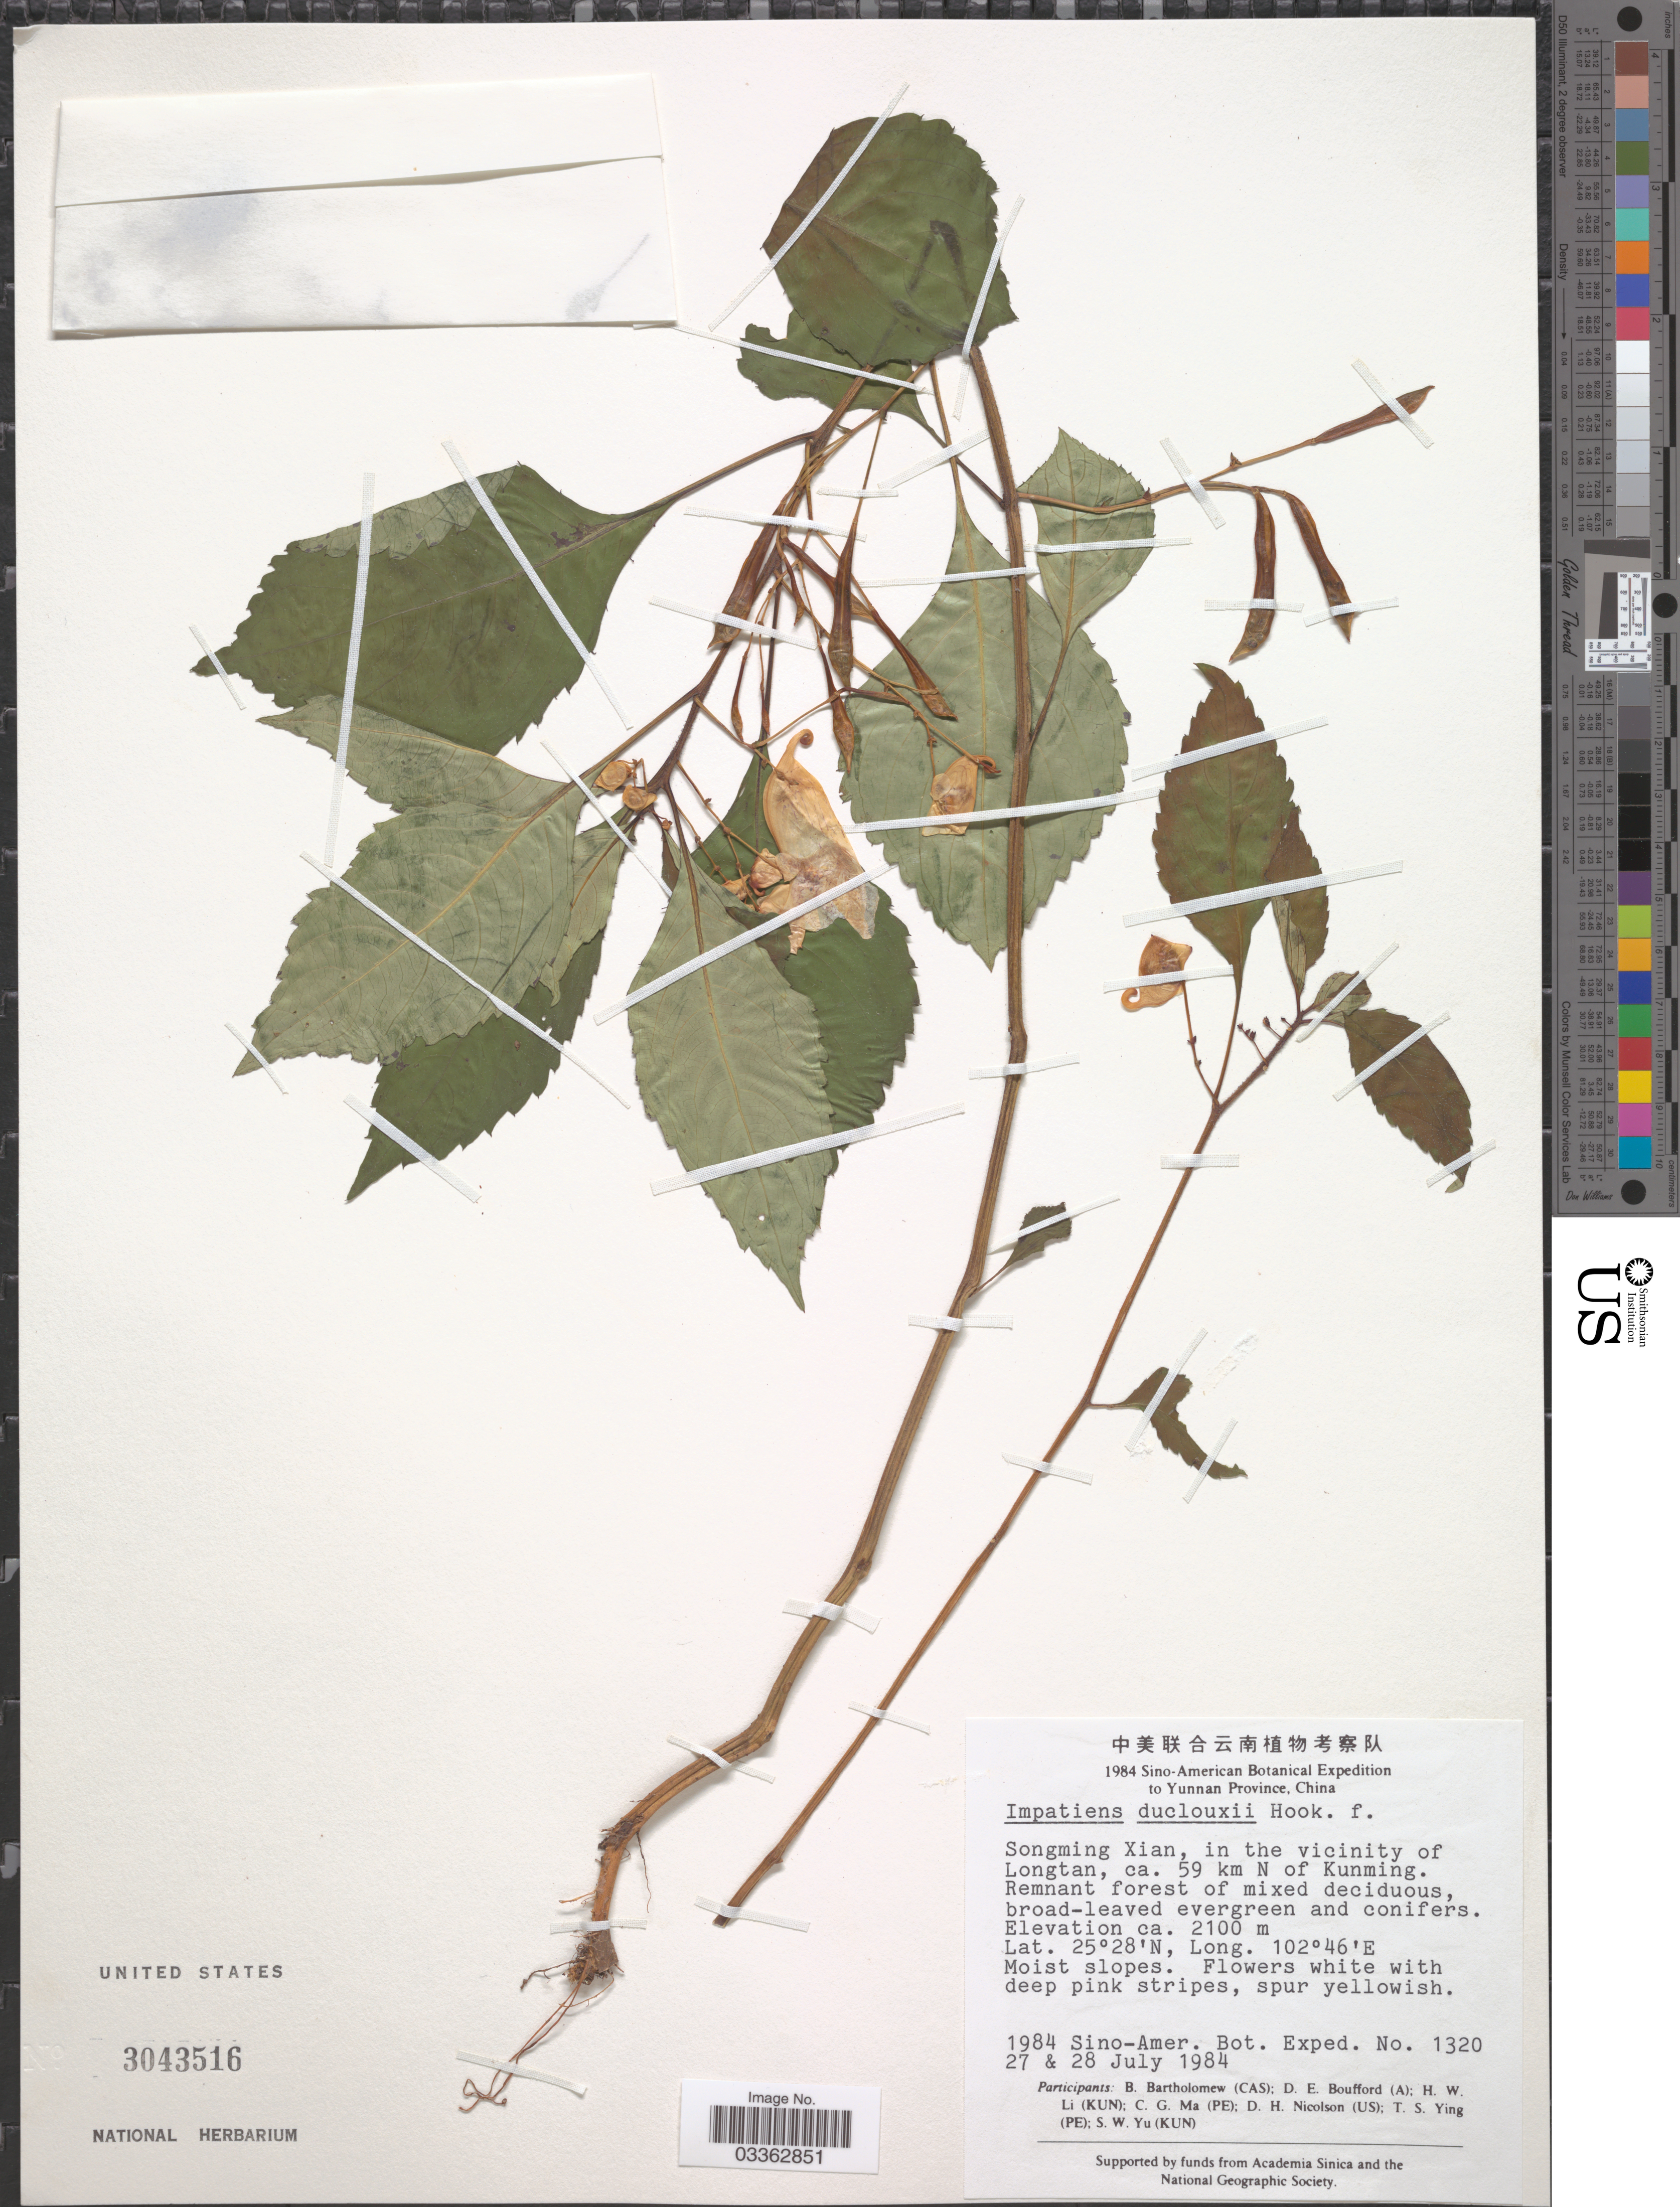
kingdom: Plantae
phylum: Tracheophyta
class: Magnoliopsida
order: Ericales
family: Balsaminaceae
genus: Impatiens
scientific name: Impatiens duclouxii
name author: Hook. f.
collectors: Sino-Amer. Bot. Exped. 1984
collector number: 1320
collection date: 1984-07-27/1984-07-28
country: China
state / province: Yunnan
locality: Songming Xian, in the vicinity of Longtan, ca. 59 km N of Kunming.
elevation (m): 2100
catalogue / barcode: US 3043516